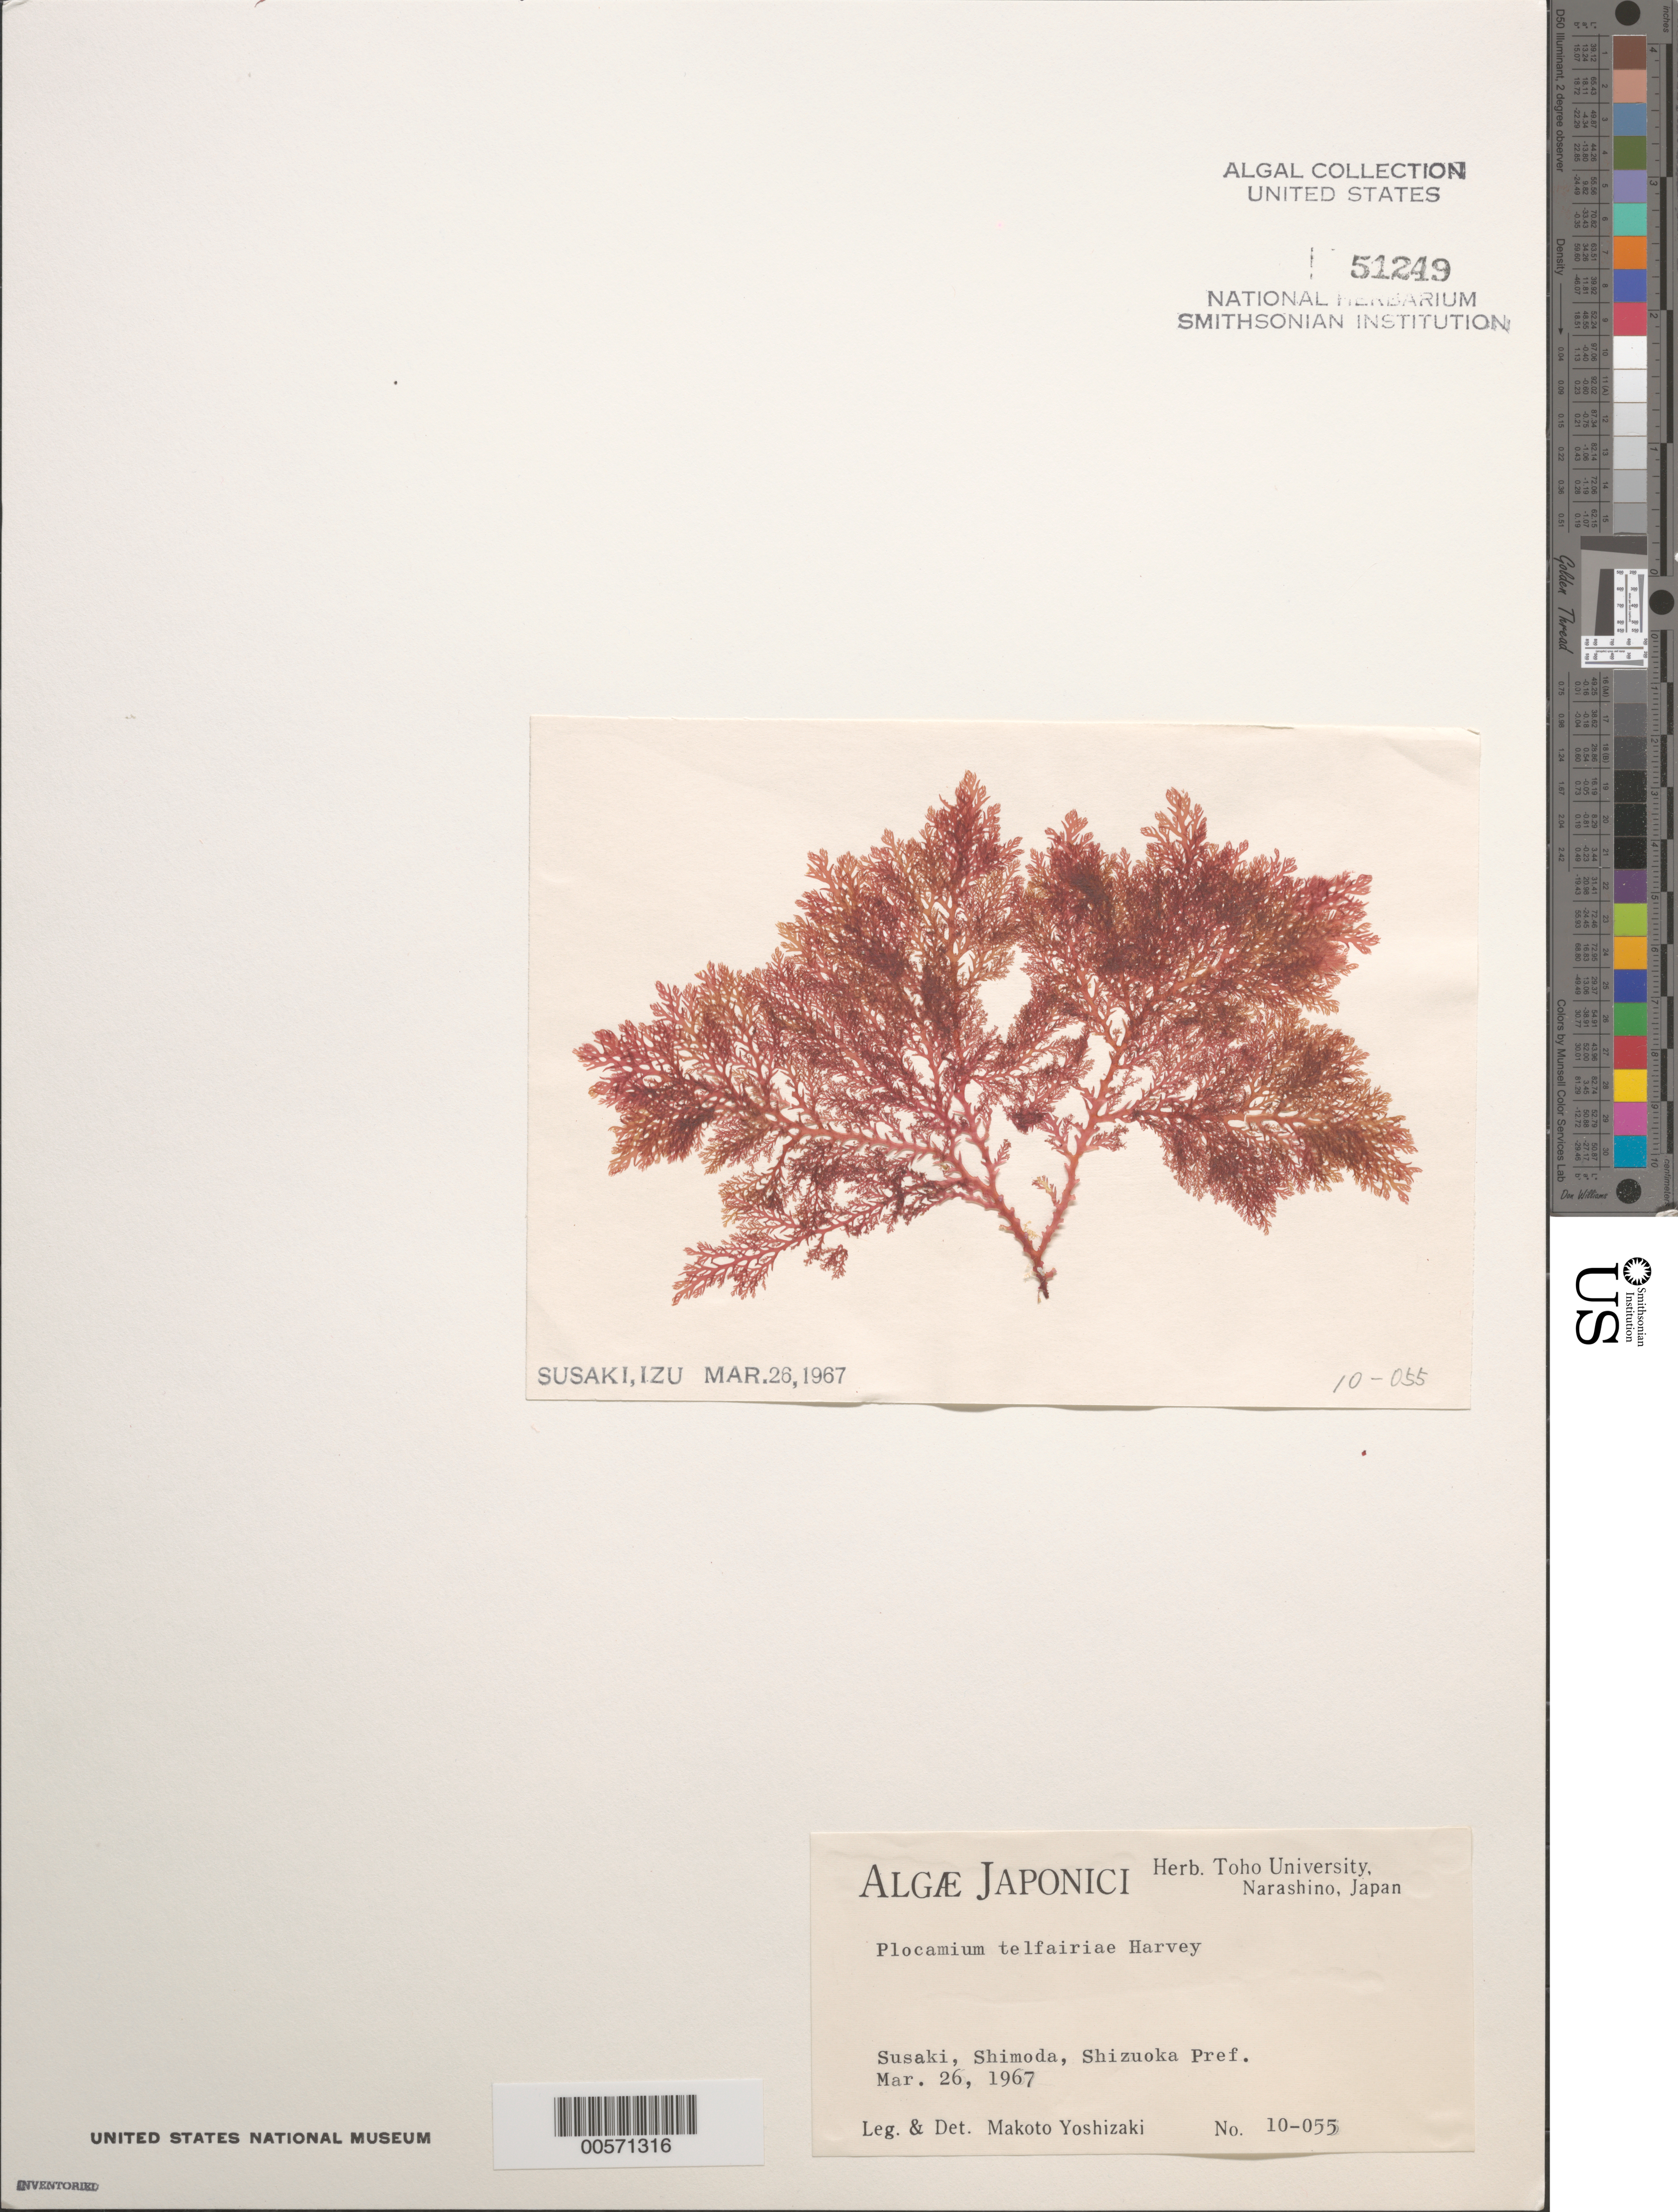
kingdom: Plantae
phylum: Rhodophyta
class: Florideophyceae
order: Plocamiales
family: Plocamiaceae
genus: Plocamium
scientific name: Plocamium telfairiae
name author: (Hook. & Harv.) Harv. ex Kütz.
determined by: Yoshizaki, M.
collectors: M. Yoshizaki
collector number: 10-055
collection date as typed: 26 Mar 1967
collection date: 1967-03-26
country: Japan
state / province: Sizuoka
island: Honshu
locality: Susaki, Shimoda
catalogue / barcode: US 51249